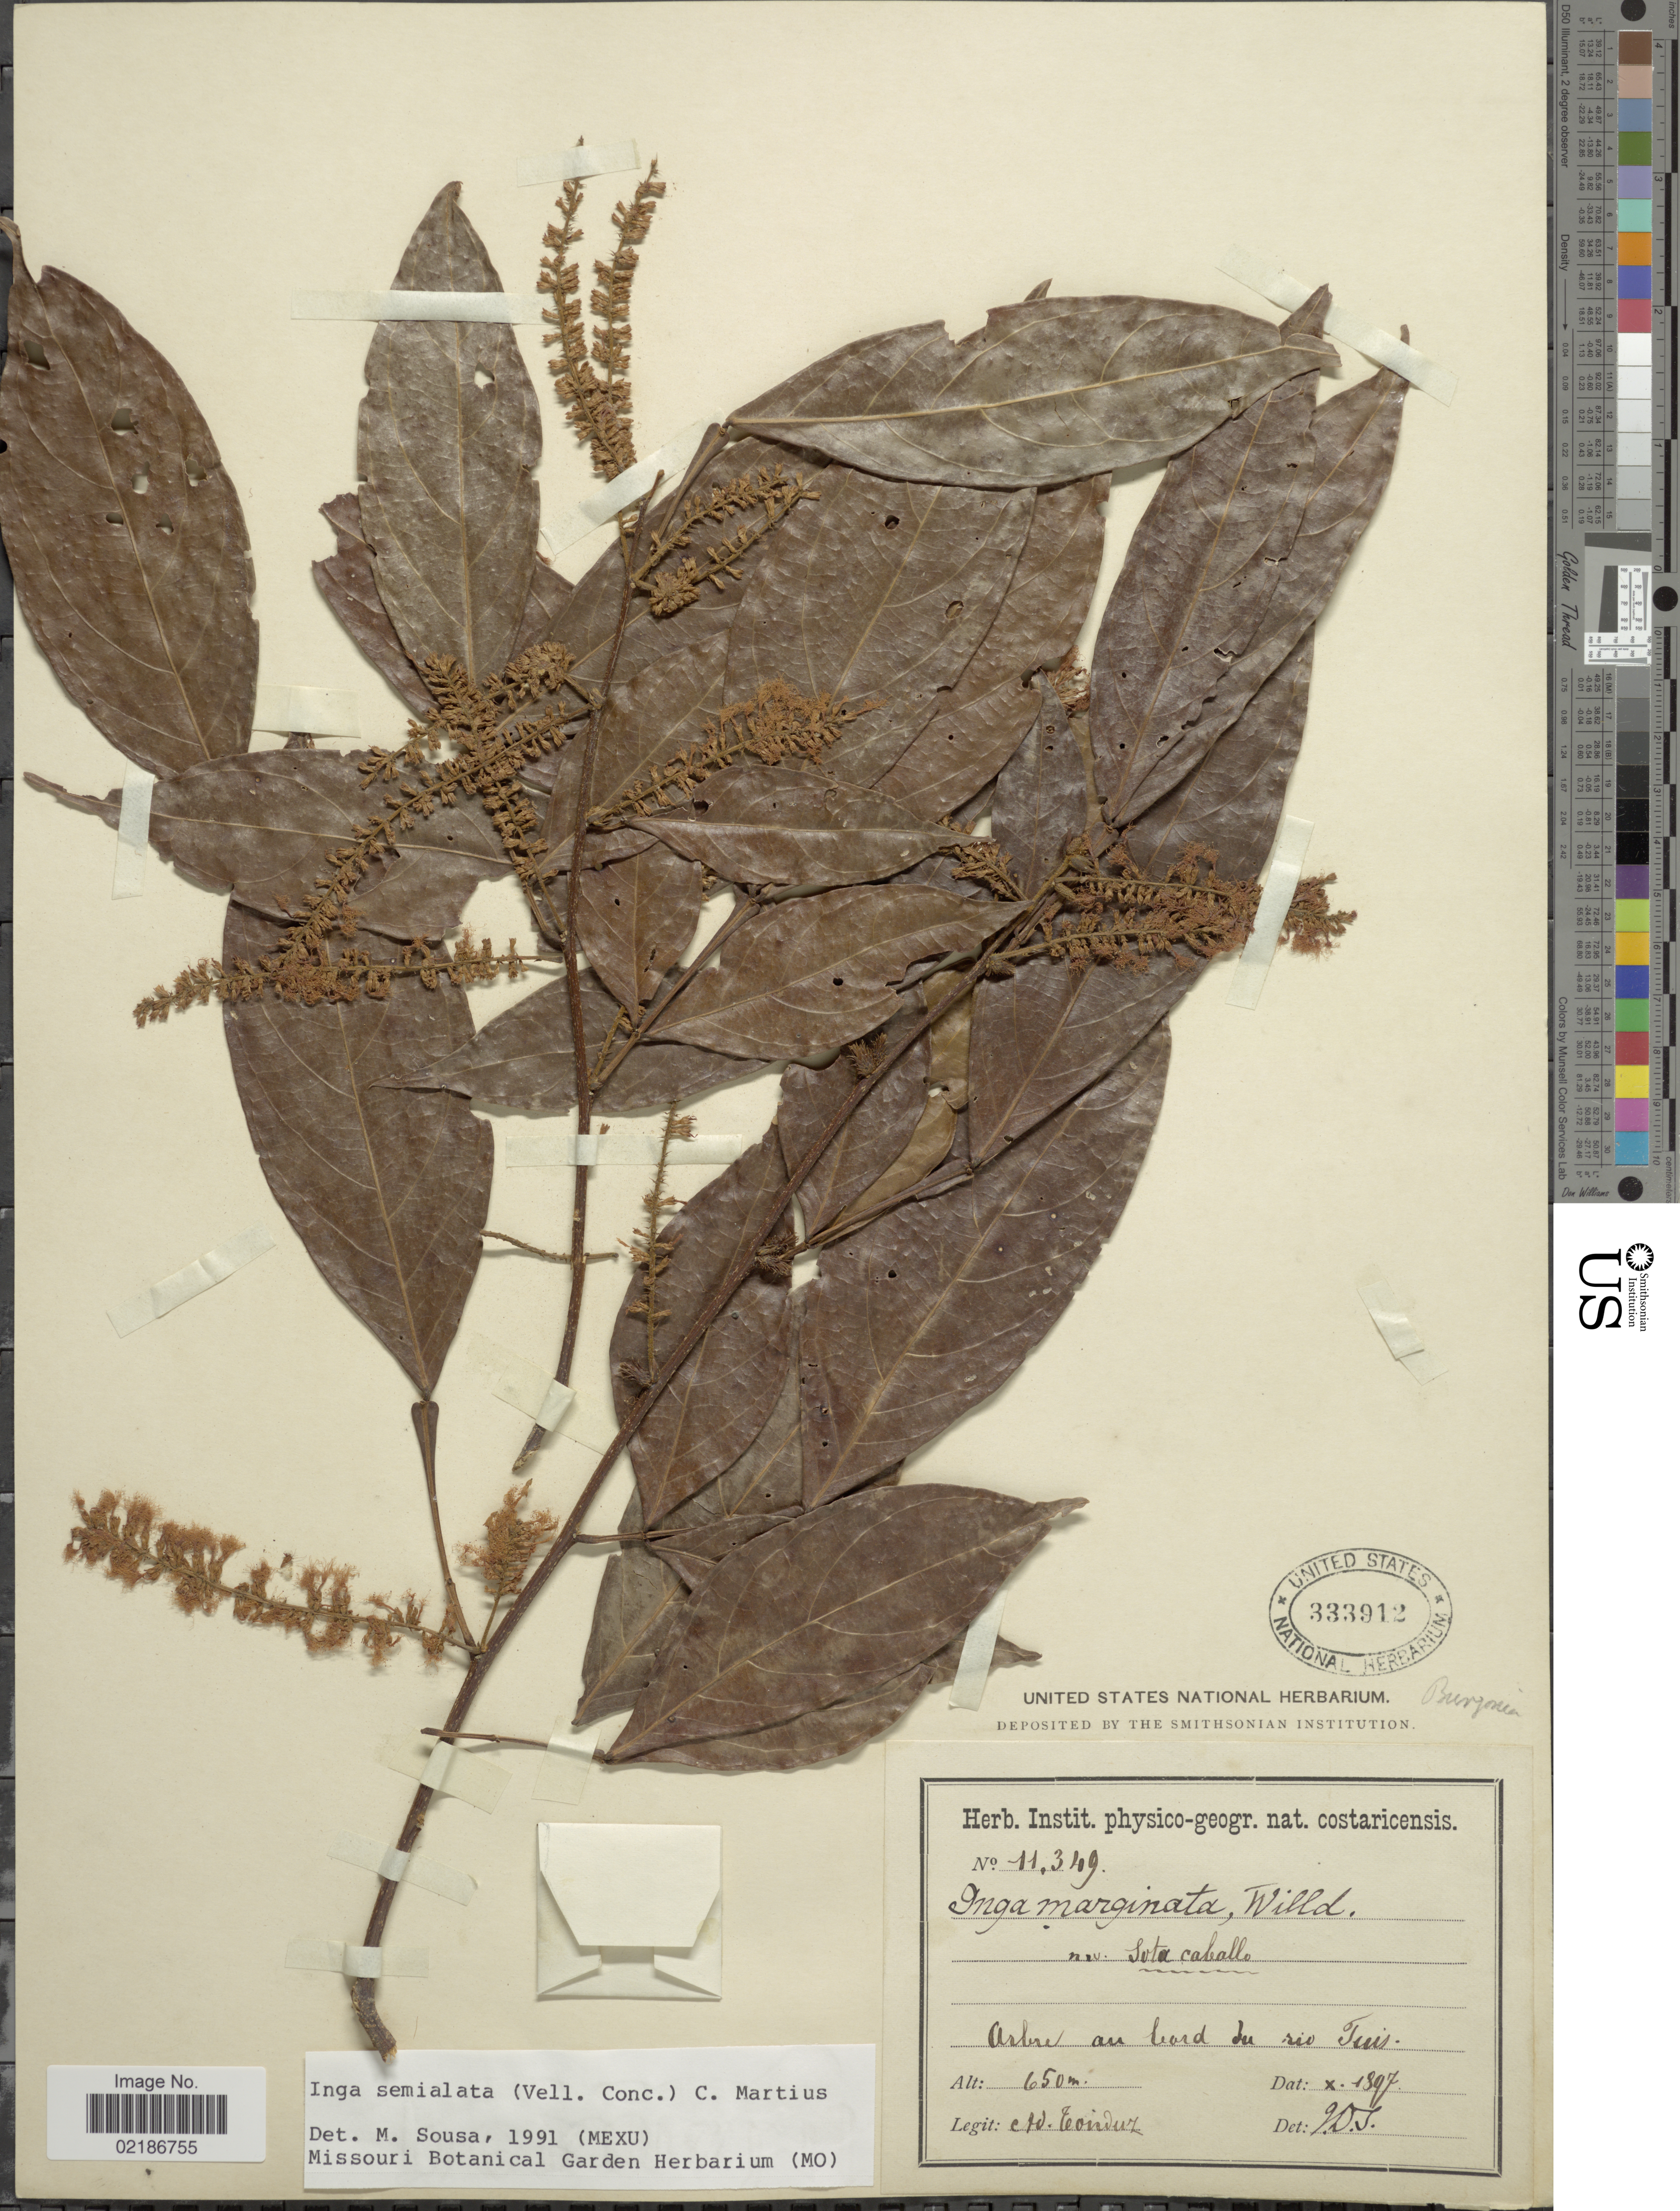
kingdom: Plantae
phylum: Tracheophyta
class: Magnoliopsida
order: Fabales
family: Fabaceae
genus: Inga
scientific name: Inga marginata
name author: Willd.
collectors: A. Tonduz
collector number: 11349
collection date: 1897-10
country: Costa Rica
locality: Bord du Rio Tuis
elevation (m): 650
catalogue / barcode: US 333912